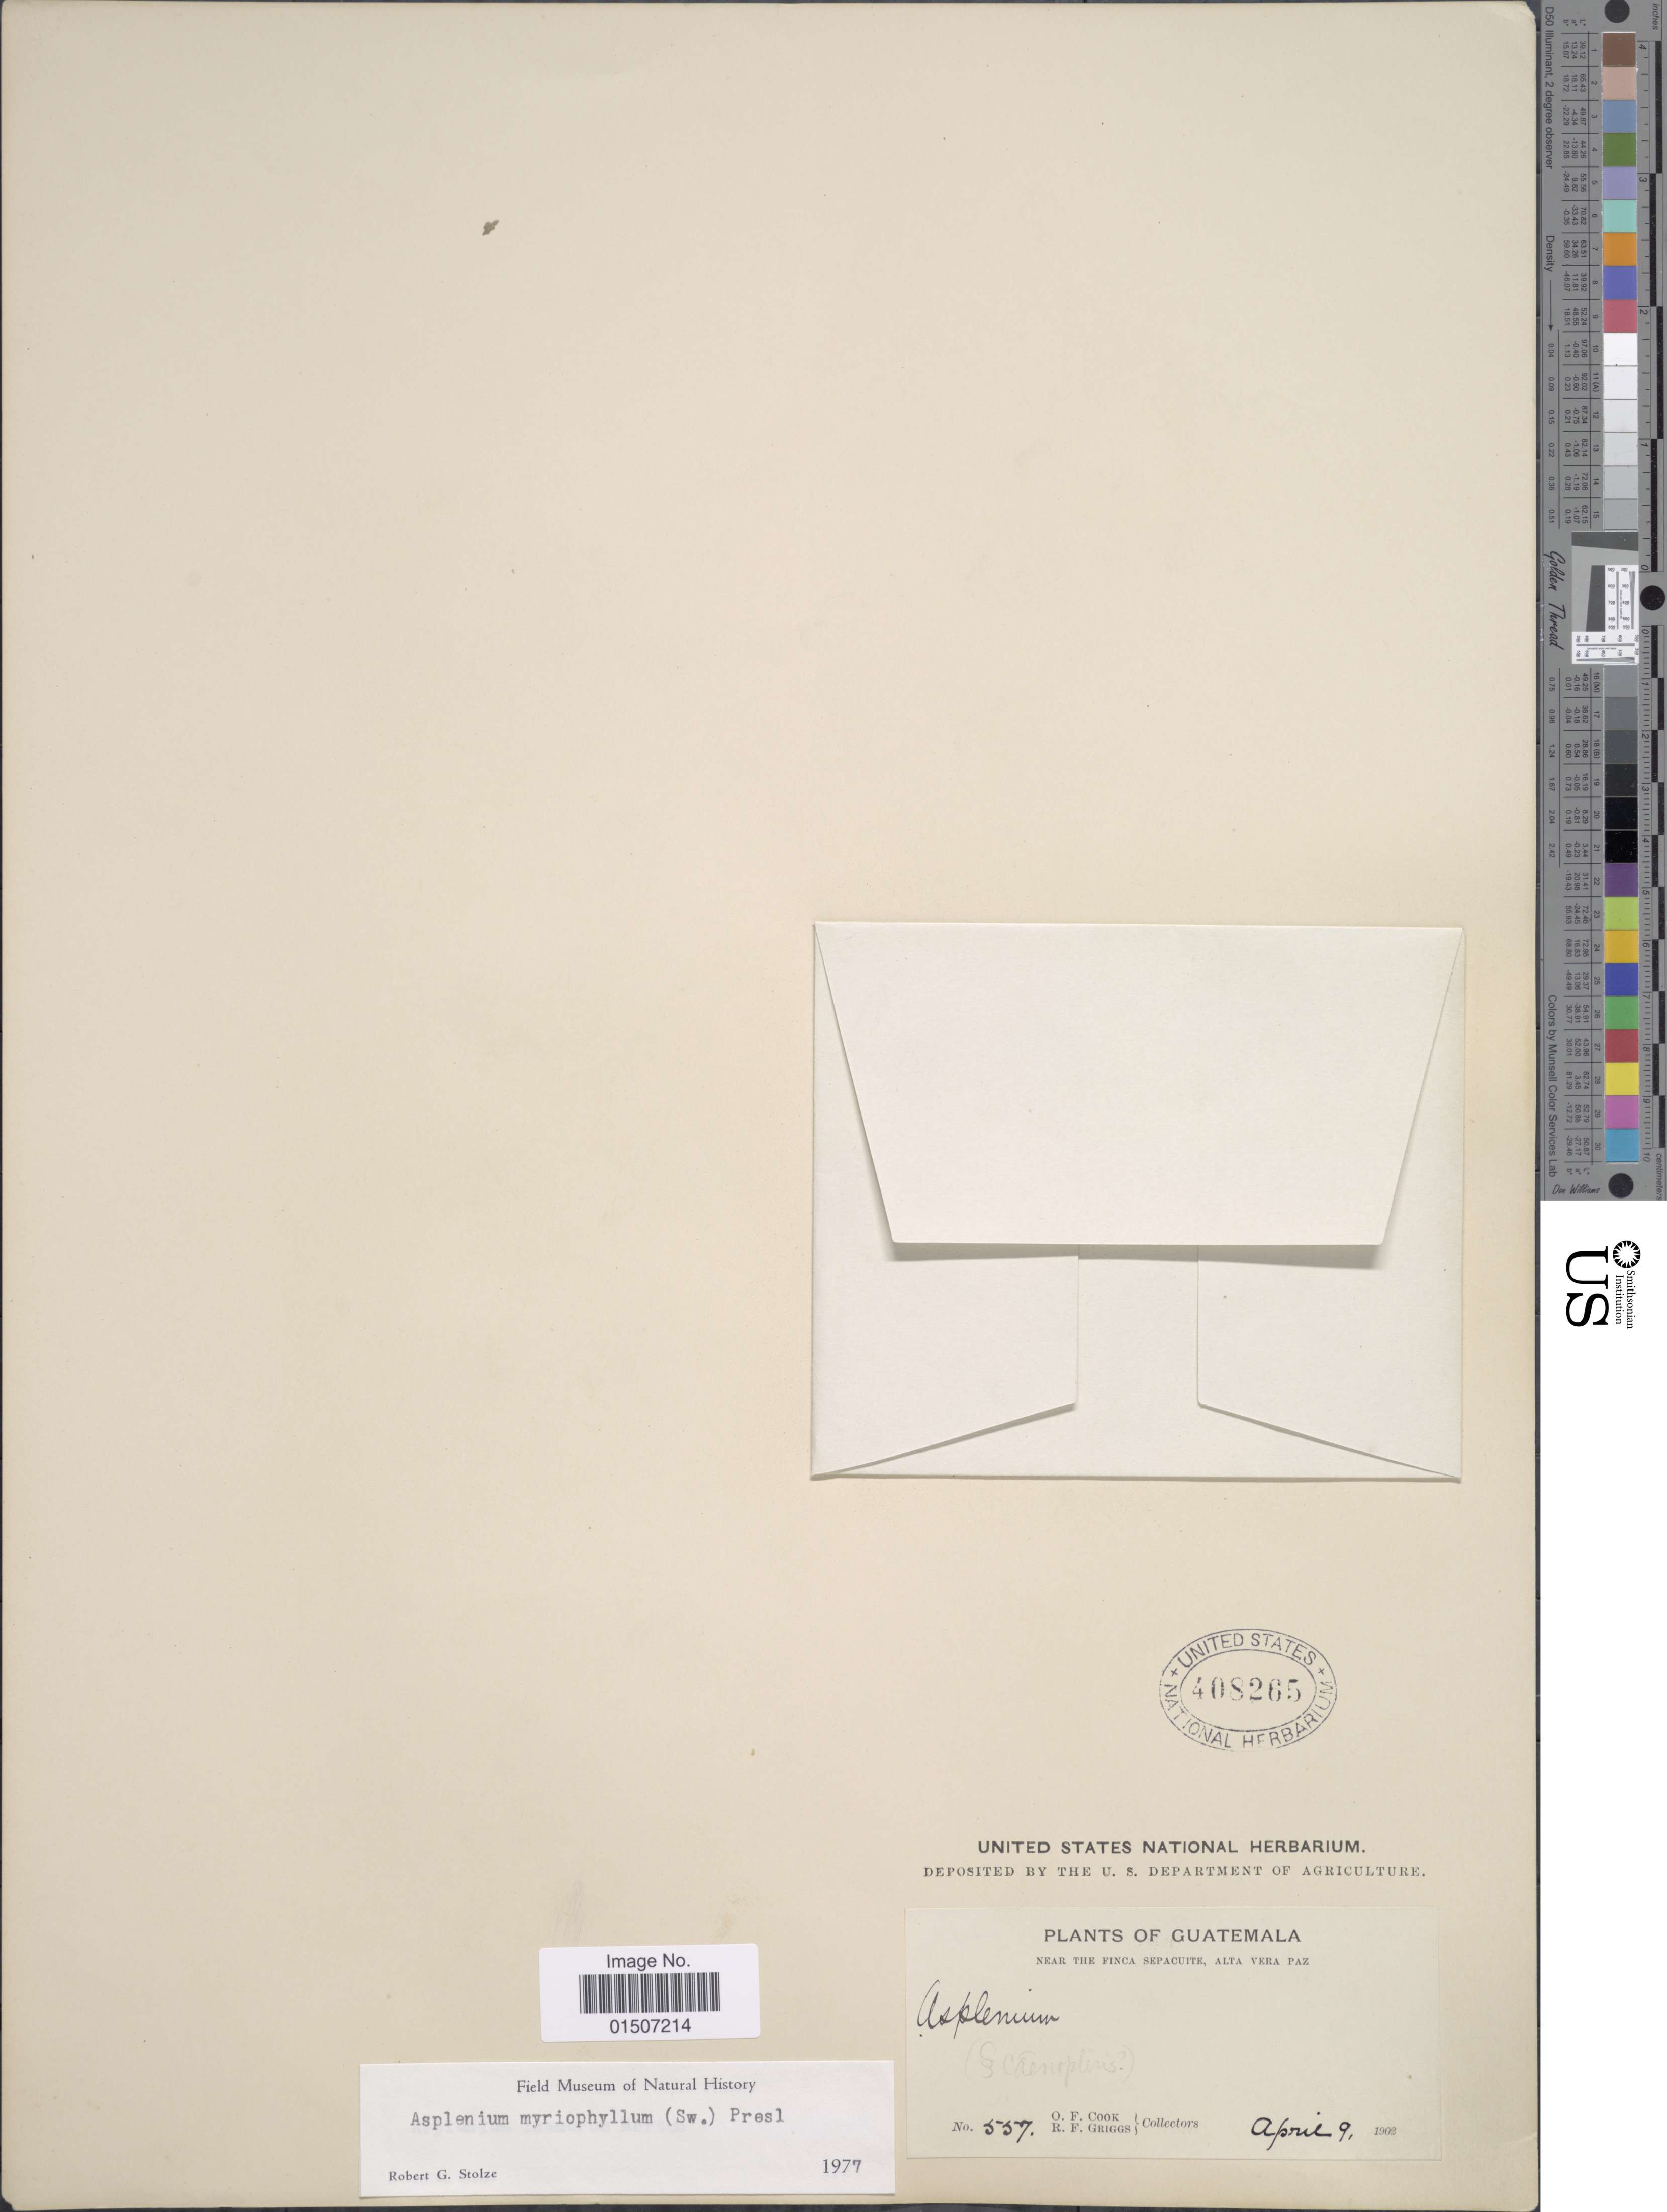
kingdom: Plantae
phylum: Tracheophyta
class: Polypodiopsida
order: Polypodiales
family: Aspleniaceae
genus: Asplenium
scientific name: Asplenium myriophyllum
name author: (Sw.) C. Presl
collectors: O. F. Cook & R. F. Griggs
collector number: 557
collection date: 1902-04-09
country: Guatemala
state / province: Alta Verapaz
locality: Near the Finca Sepacuite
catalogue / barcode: US 408265